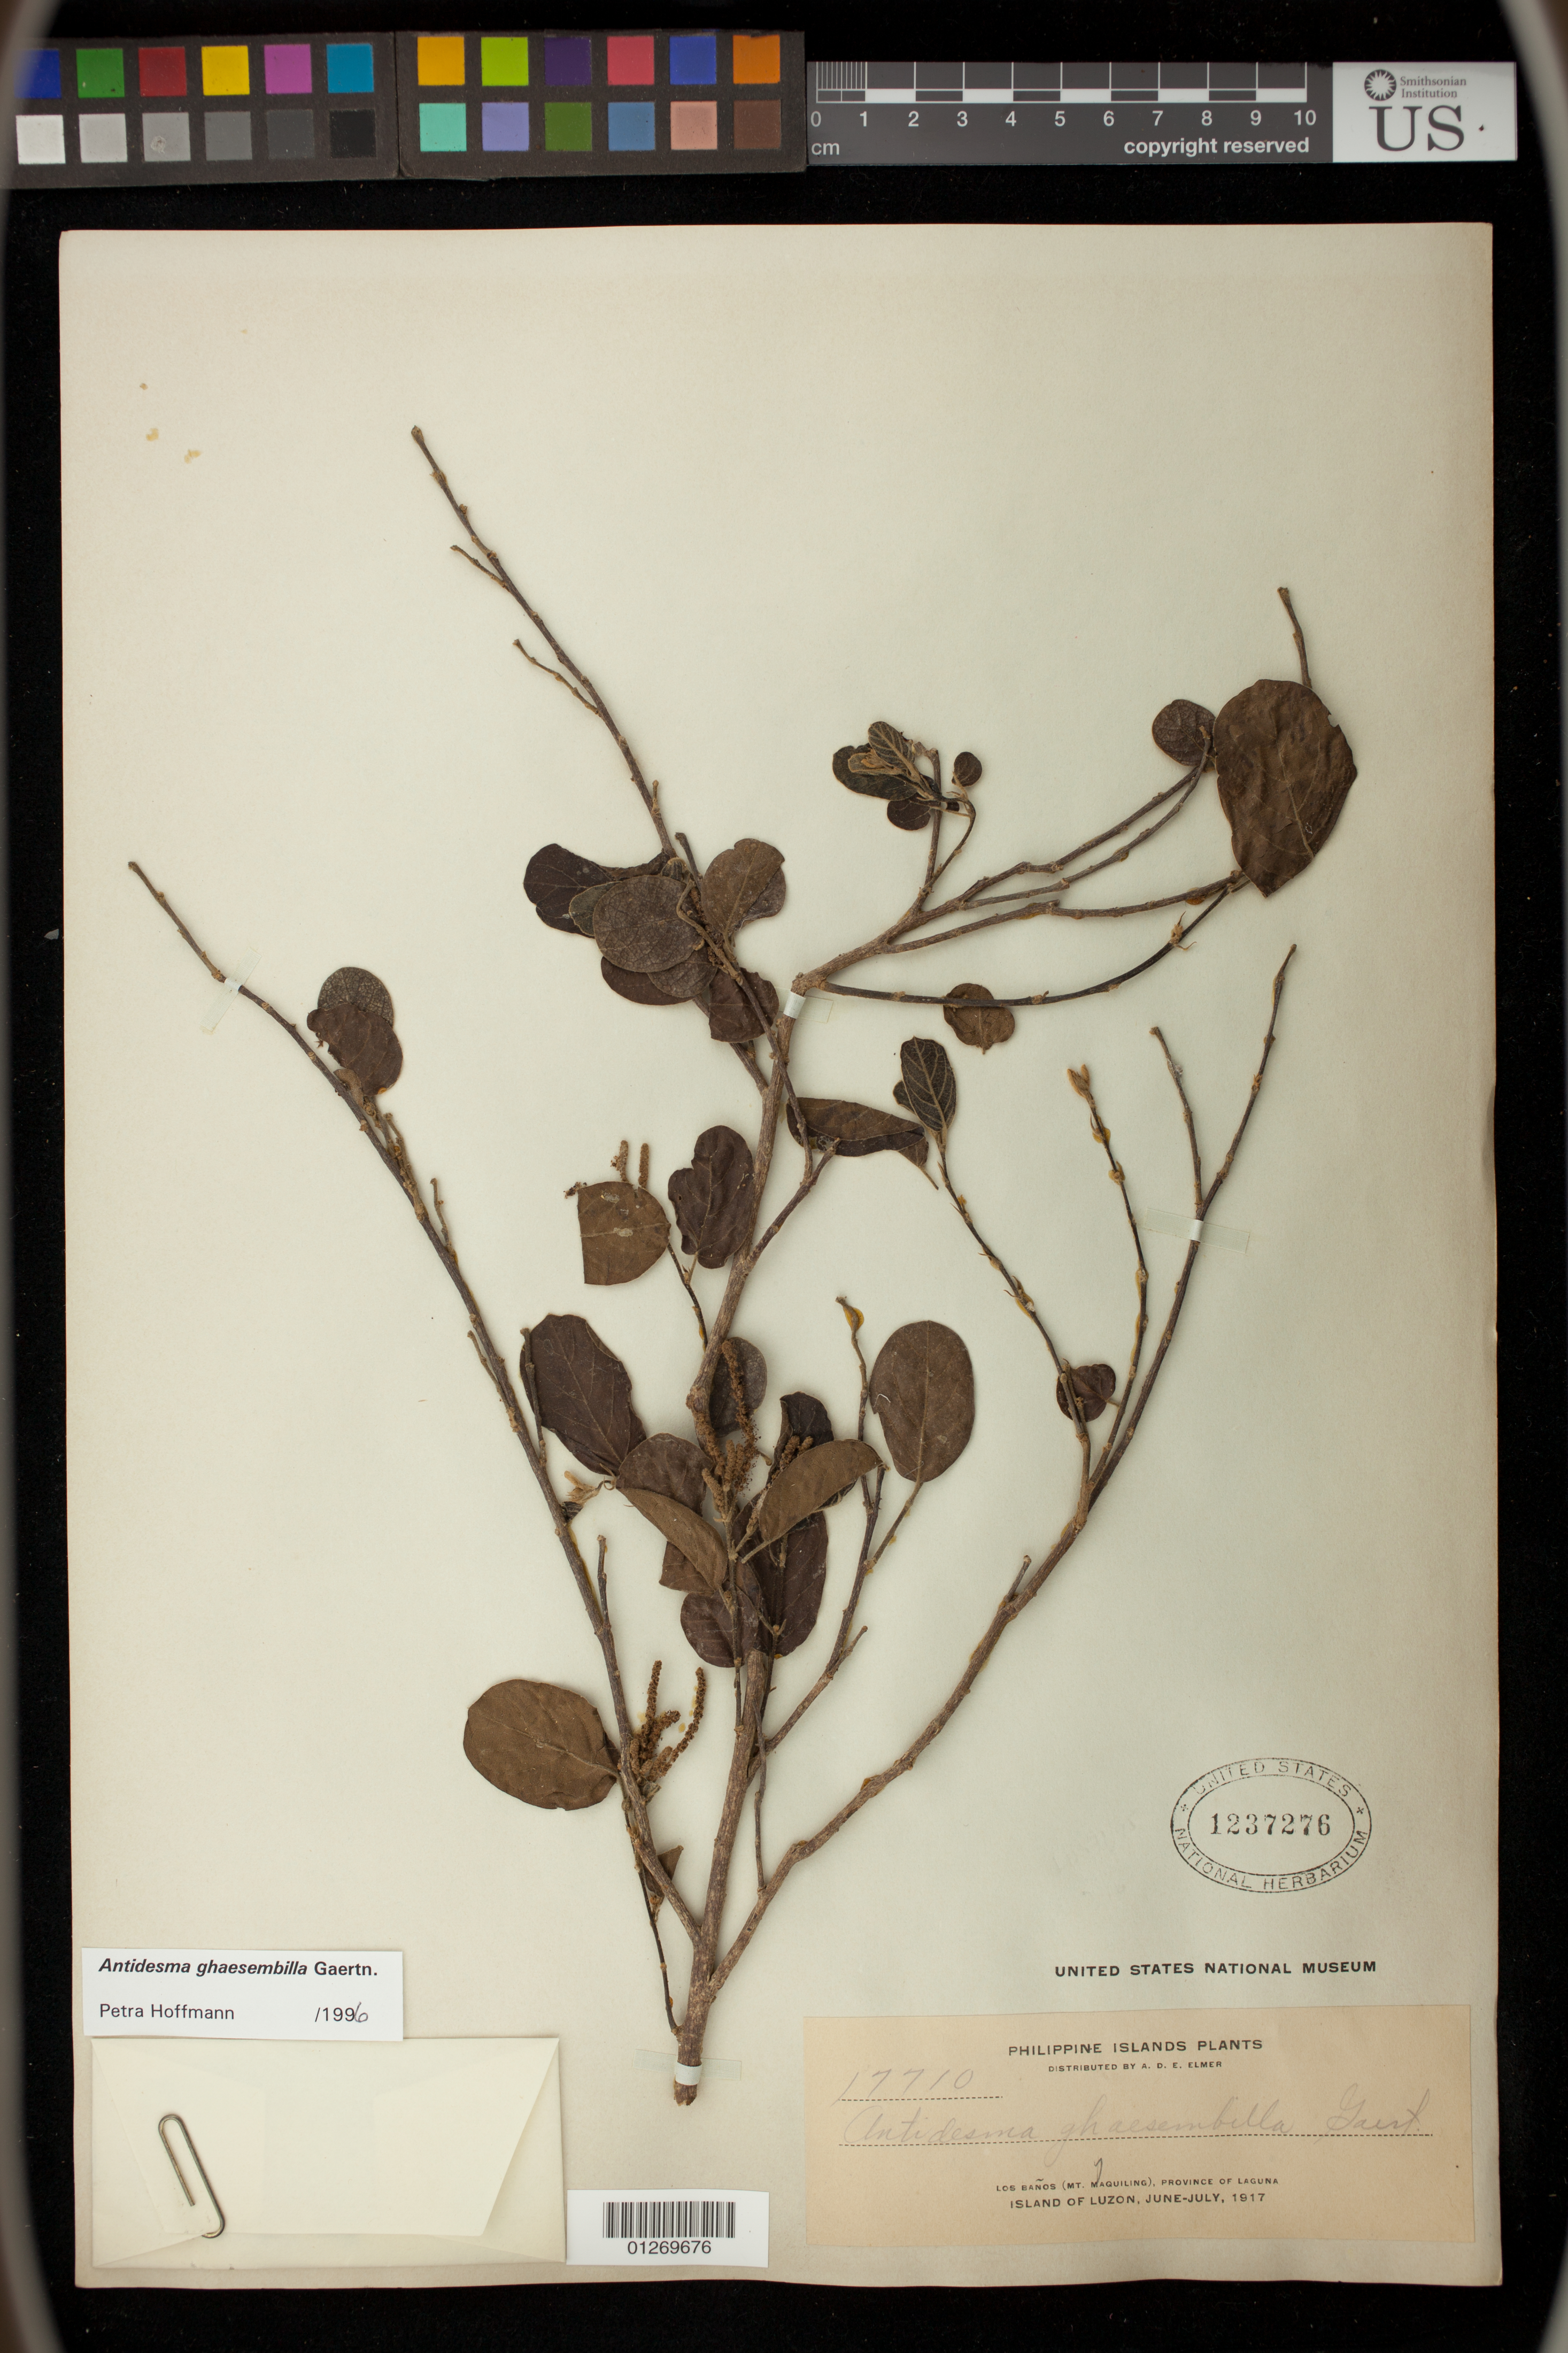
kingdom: Plantae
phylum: Tracheophyta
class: Magnoliopsida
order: Malpighiales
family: Phyllanthaceae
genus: Antidesma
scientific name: Antidesma ghaesembilla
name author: Gaertn.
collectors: A. D. E. Elmer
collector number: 17710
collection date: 1917-06/1917-07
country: Philippines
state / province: Calabarzon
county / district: Laguna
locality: Los Banos (Mt. Maquiling) on the Island of Luzon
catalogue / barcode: US 1237276